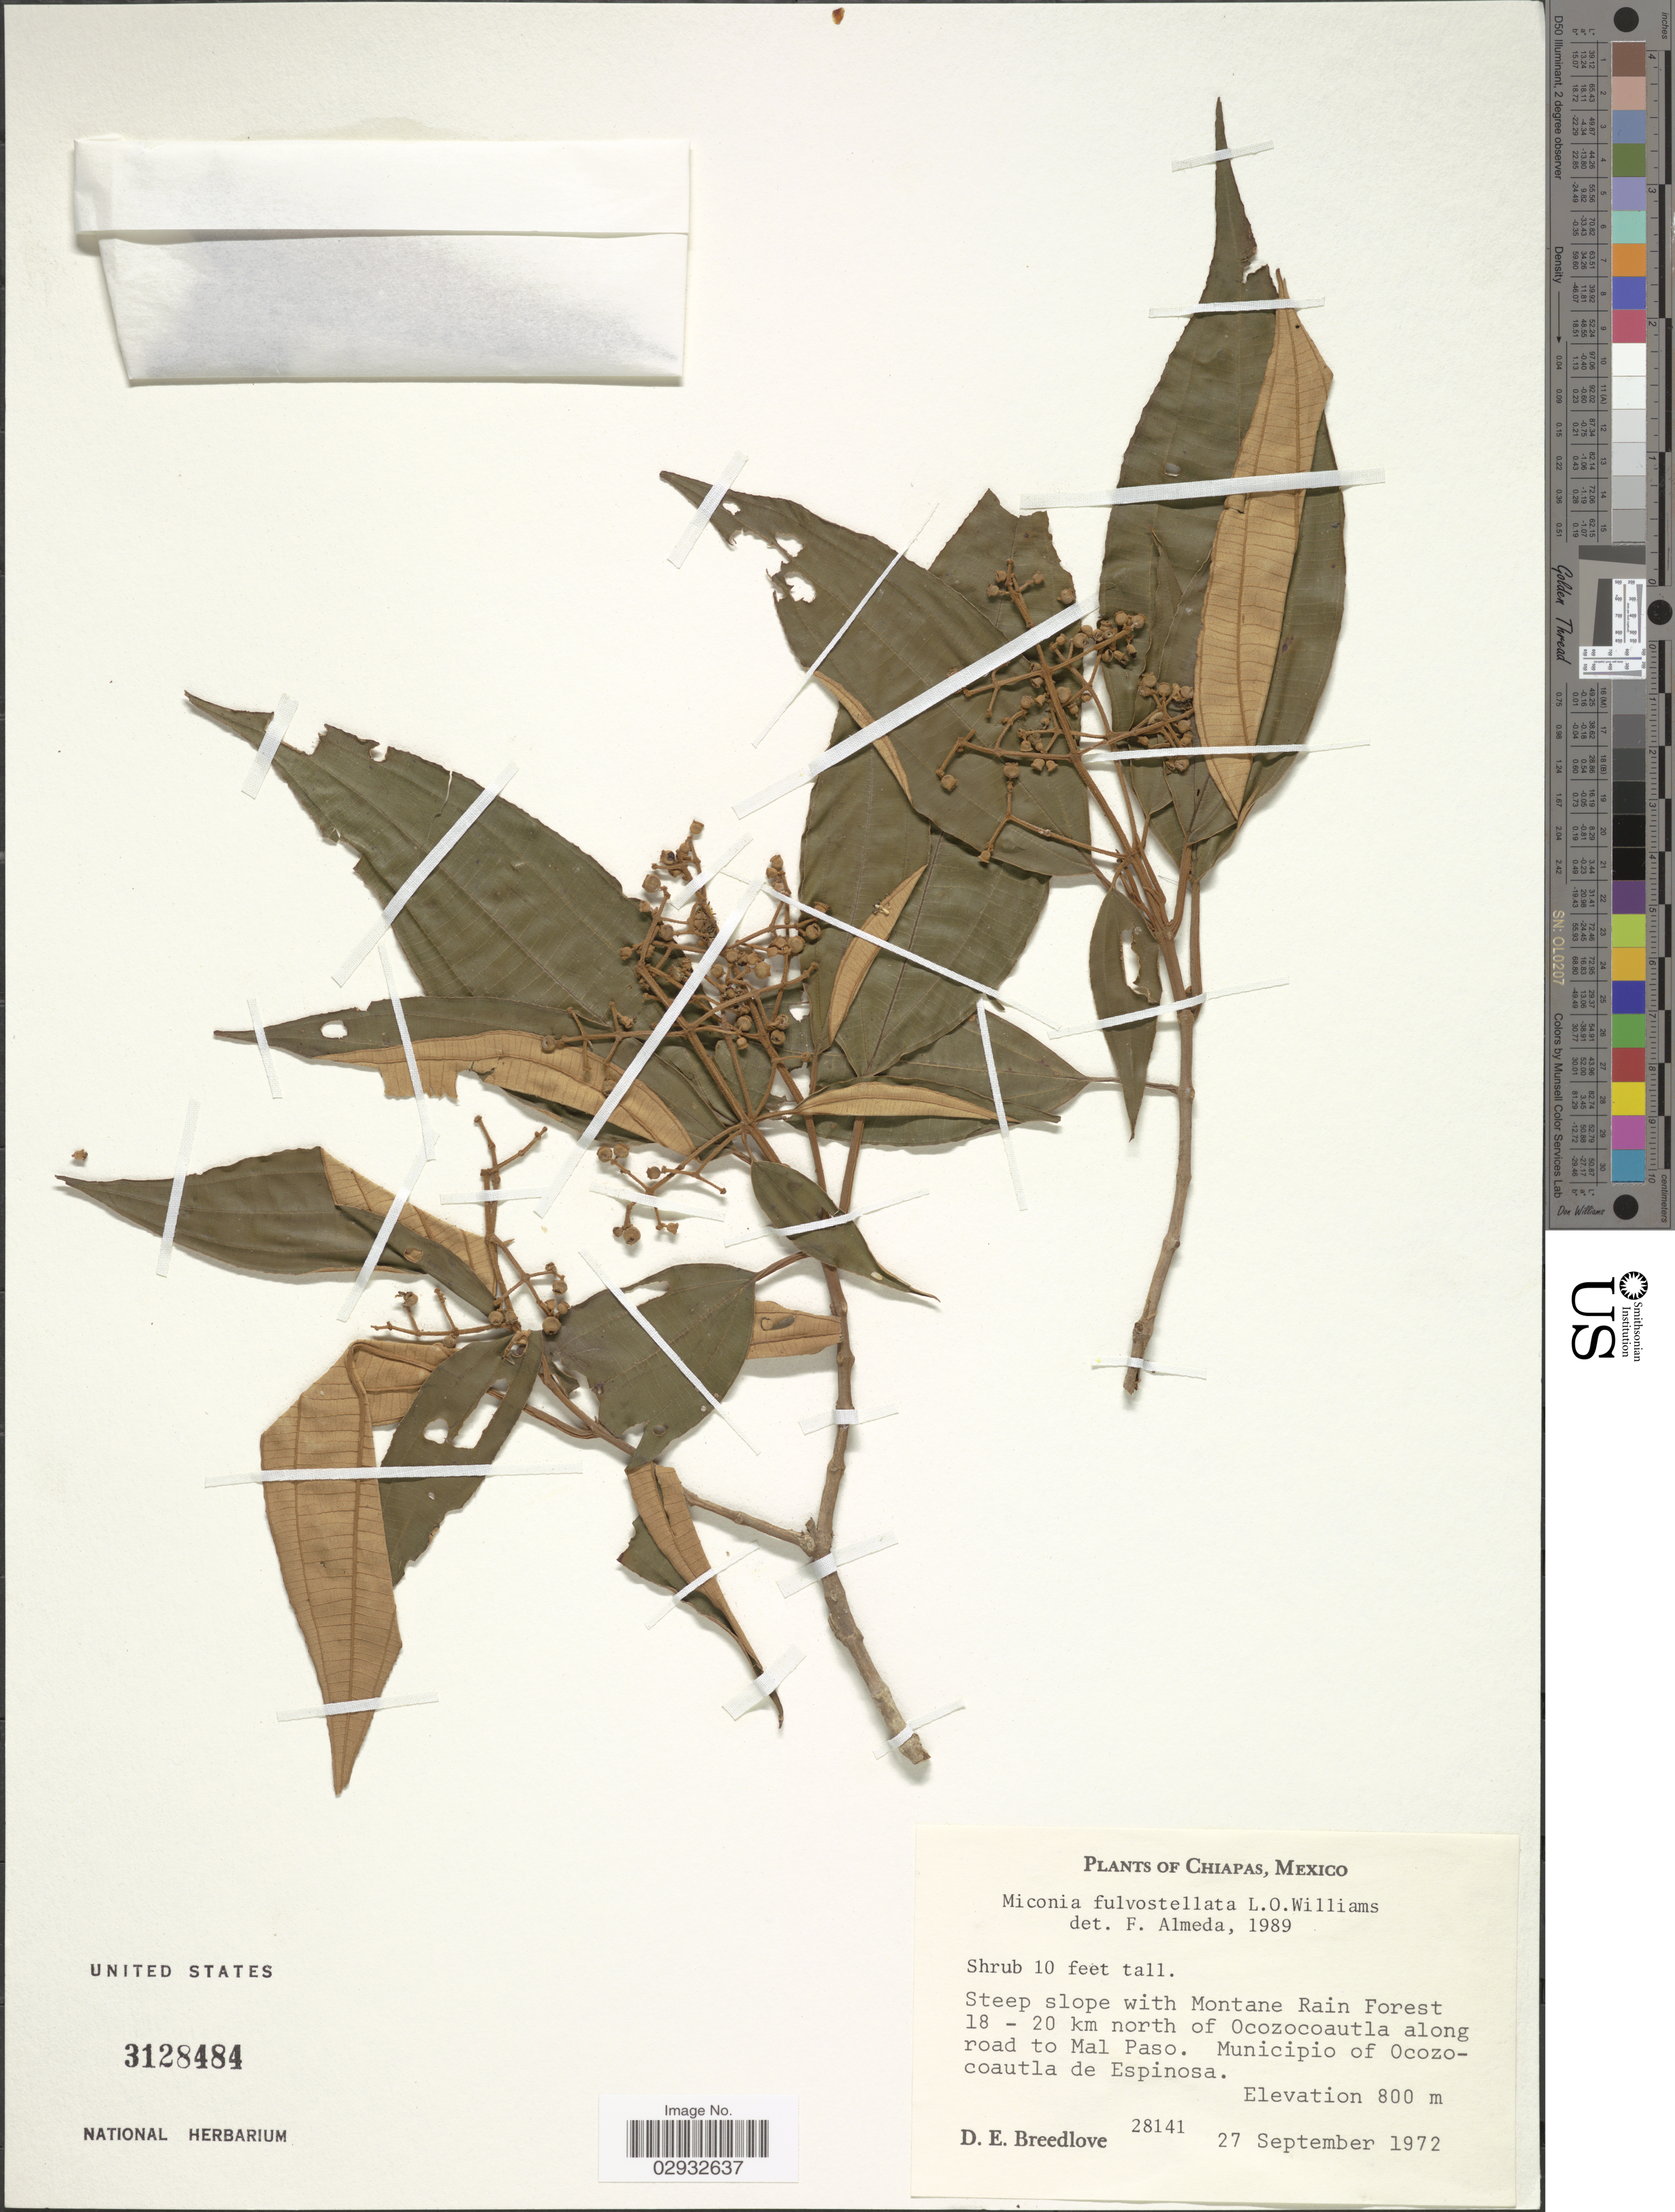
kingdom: Plantae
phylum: Tracheophyta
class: Magnoliopsida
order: Myrtales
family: Melastomataceae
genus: Miconia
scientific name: Miconia fulvostellata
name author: L.O. Williams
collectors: D. E. Breedlove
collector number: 28141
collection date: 1972-09-27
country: Mexico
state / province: Chiapas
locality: Montane Rain Forest 18 - 20 km north of Ocozocoautla along road to Mal Paso. Municipio of Ocozocoautla de Espinosa.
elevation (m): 800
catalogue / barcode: US 3128484